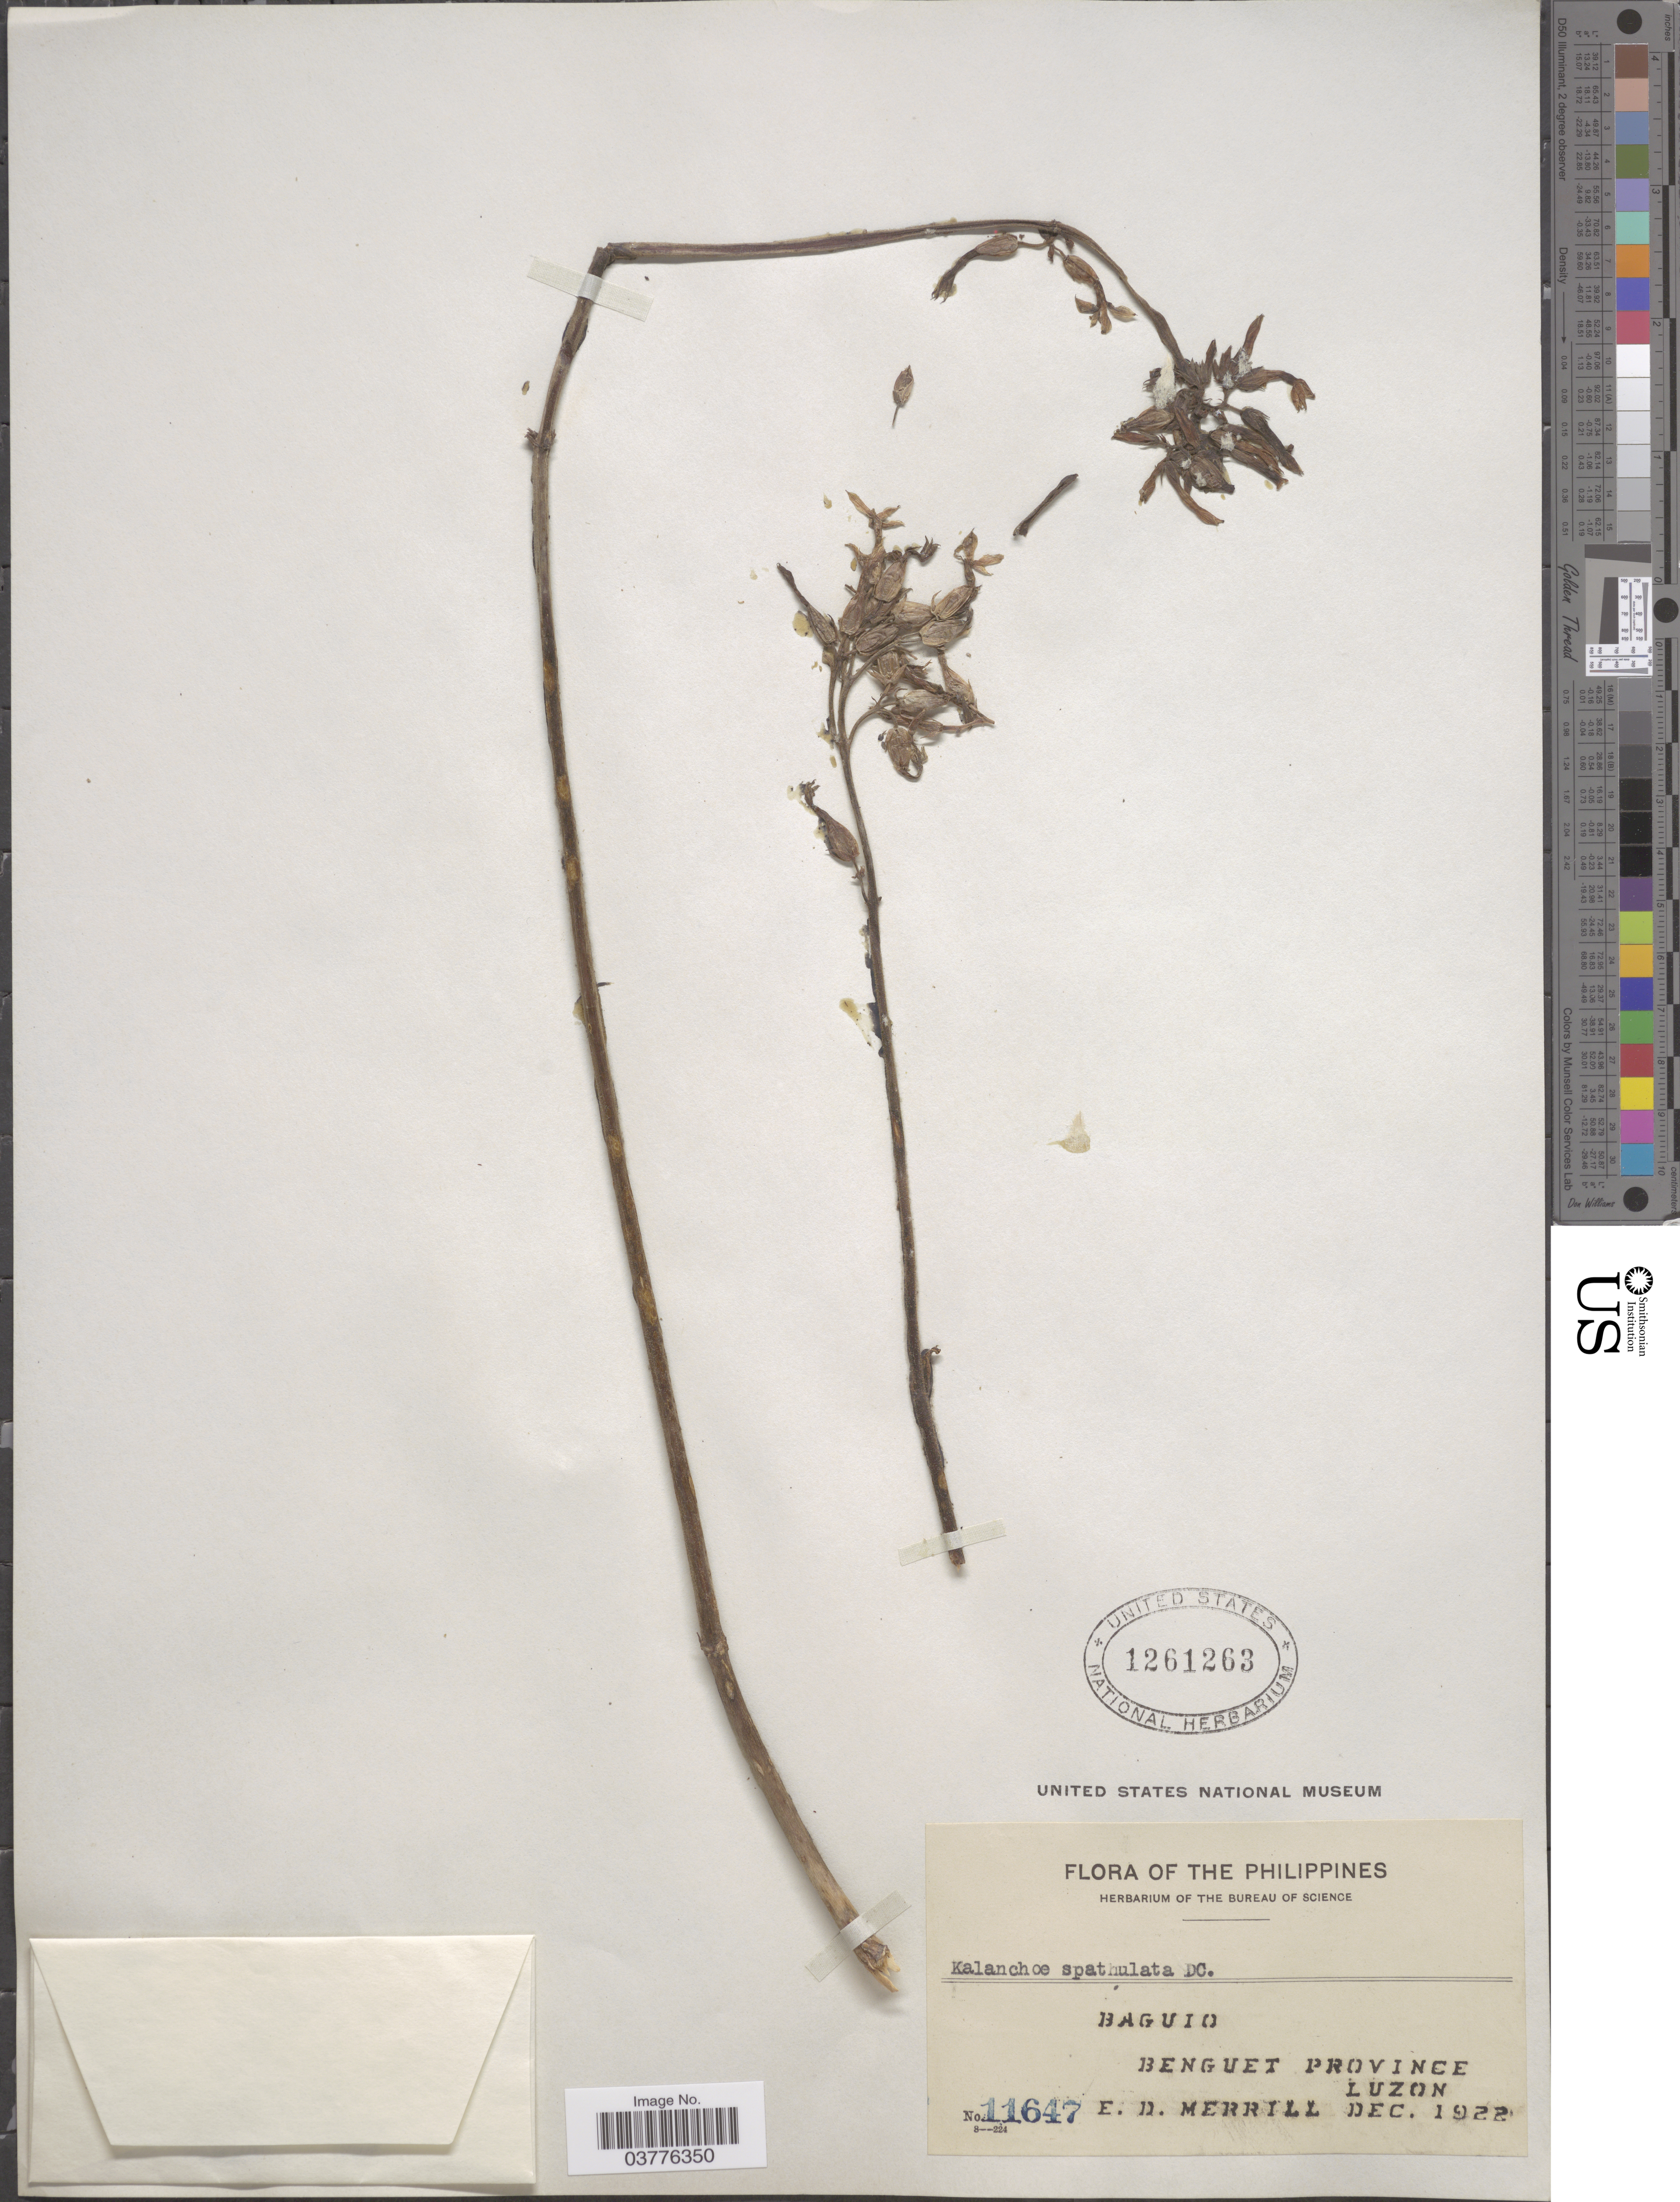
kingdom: Plantae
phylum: Tracheophyta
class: Magnoliopsida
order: Saxifragales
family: Crassulaceae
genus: Kalanchoe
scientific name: Kalanchoe spathulata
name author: DC.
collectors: E. D. Merrill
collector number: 11647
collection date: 1922-12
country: Philippines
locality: Baguio. Benguet Province. Luzon.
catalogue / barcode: US 1261263